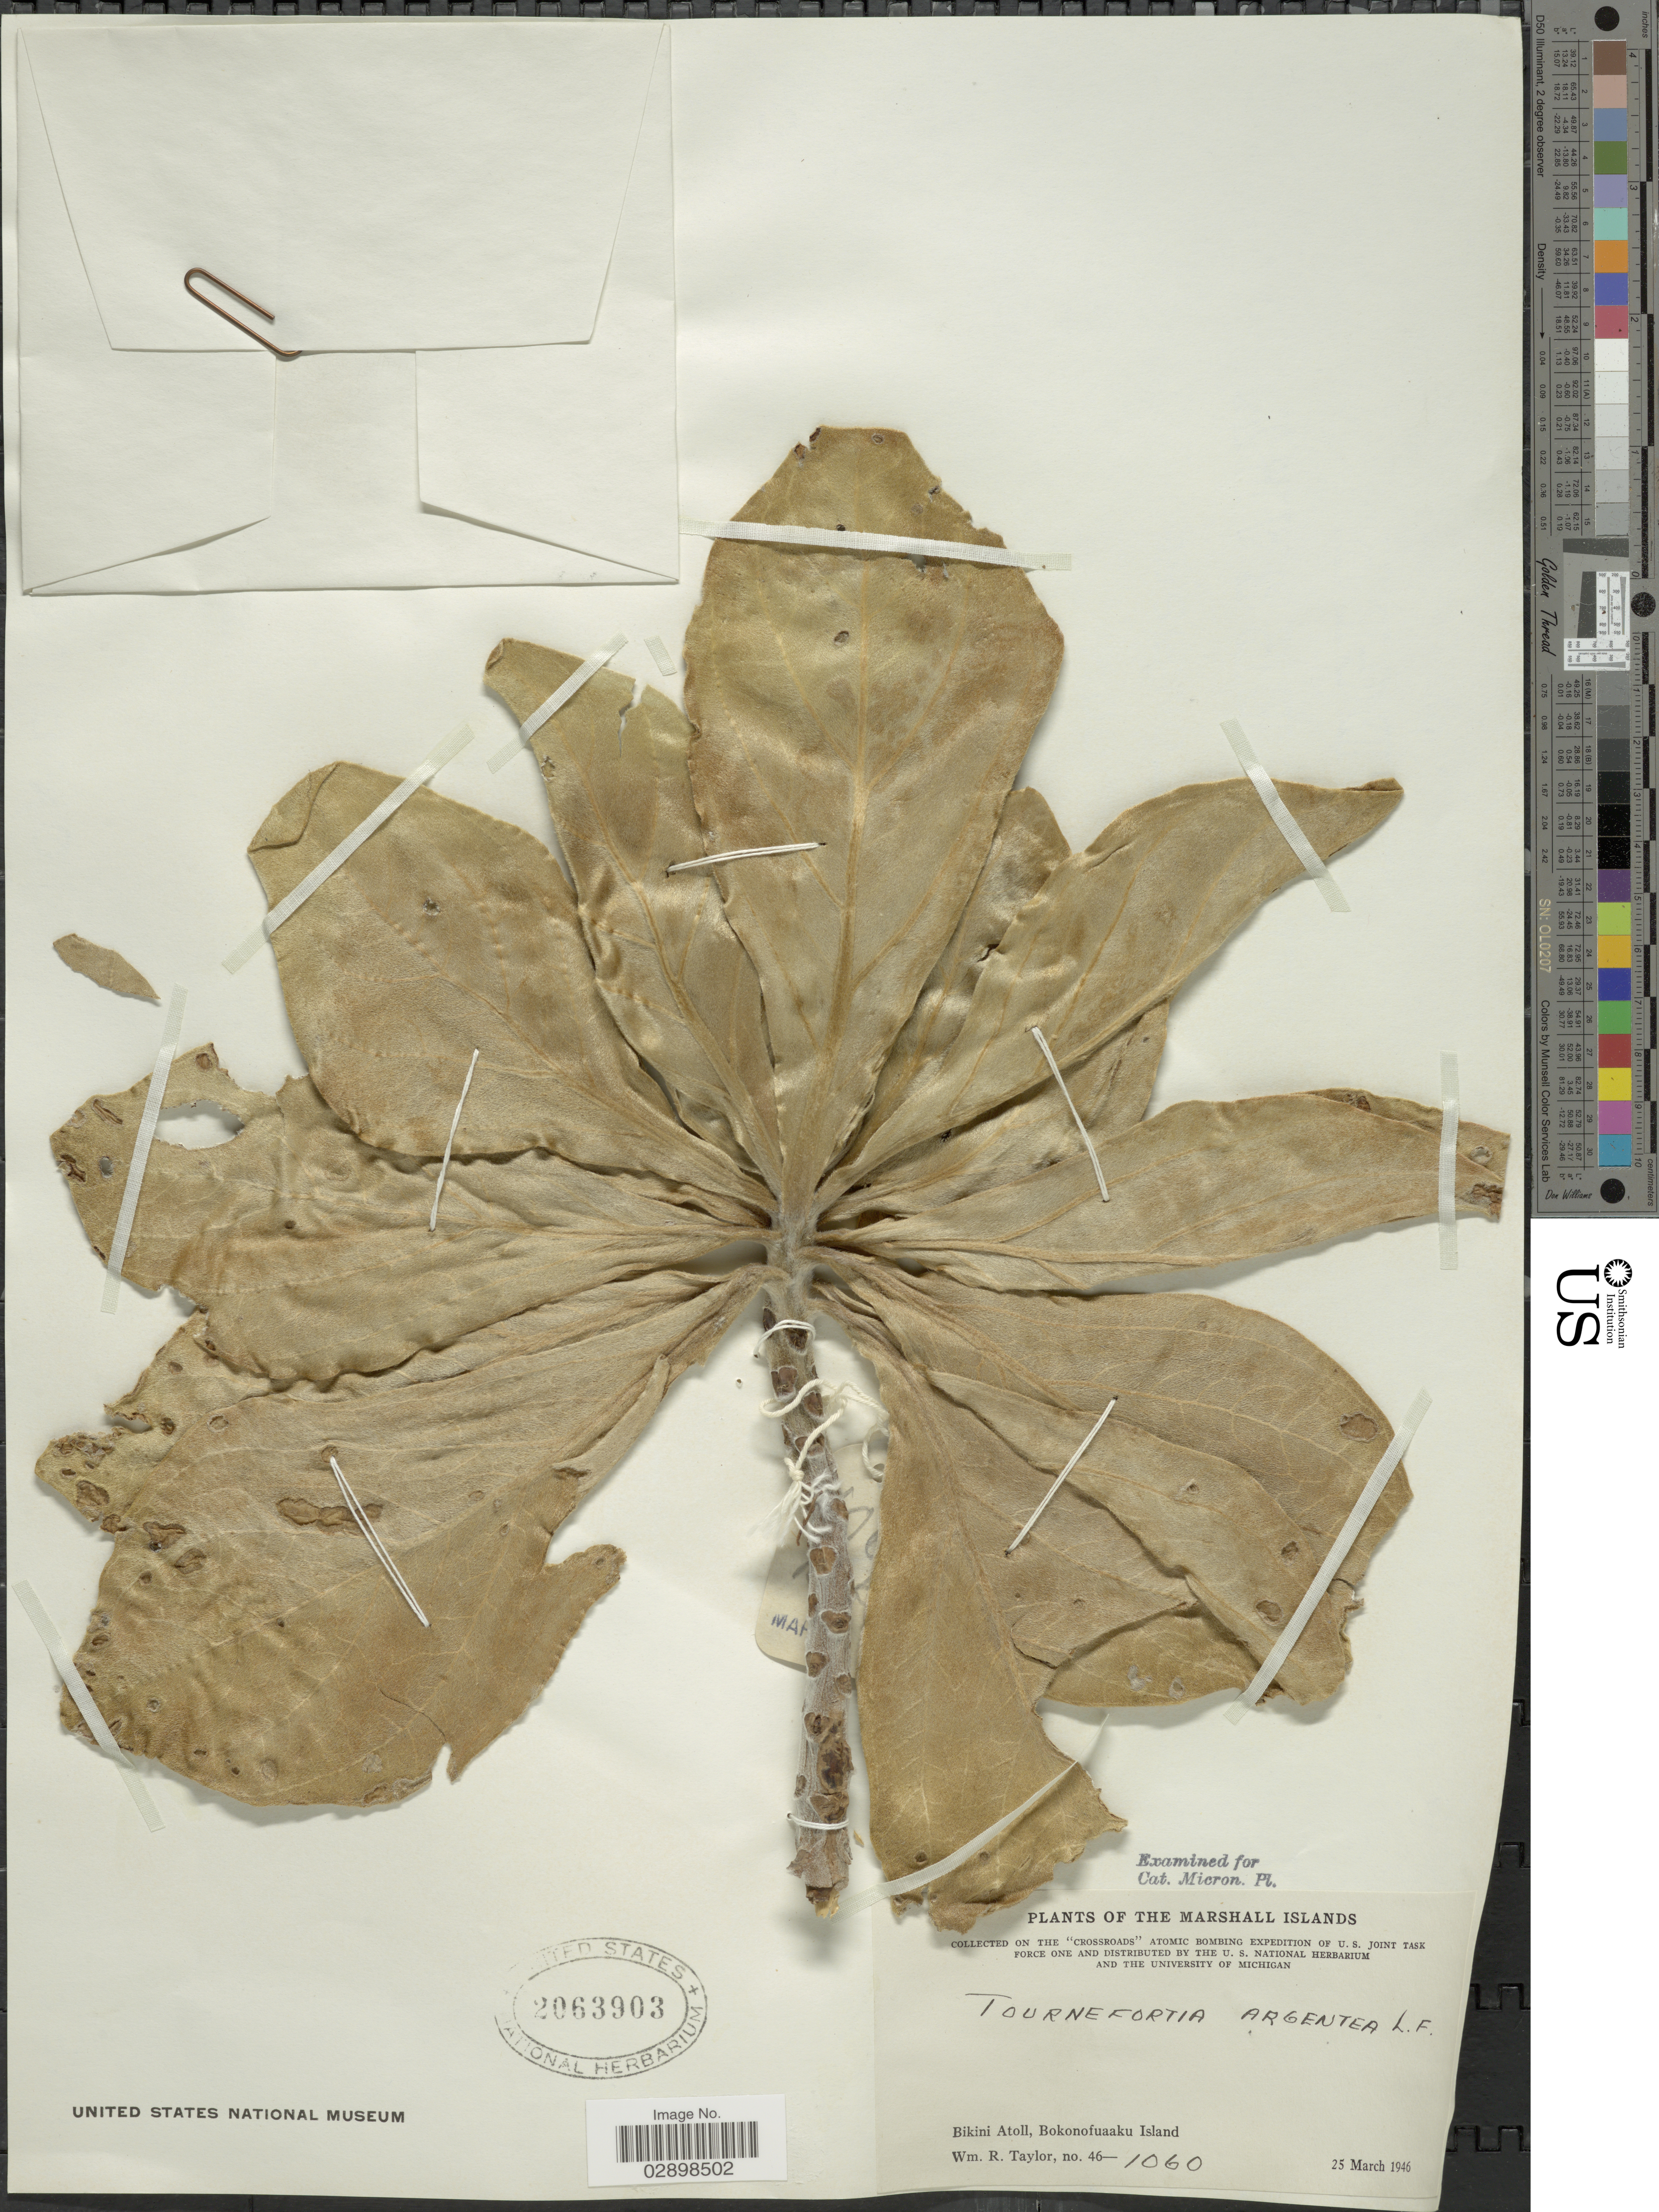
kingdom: Plantae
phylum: Tracheophyta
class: Magnoliopsida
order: Boraginales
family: Heliotropiaceae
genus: Heliotropium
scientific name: Heliotropium arboreum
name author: (Blanco) Mabberley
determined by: Wagner, W. L., (BOT), Smithsonian Institution - National Museum of Natural History (UNITED STATES)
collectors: W. R. Taylor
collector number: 46-1060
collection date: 1946-03-25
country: Marshall Islands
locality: Bikini Atoll, Bokonofuaaku Island.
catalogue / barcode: US 2063903